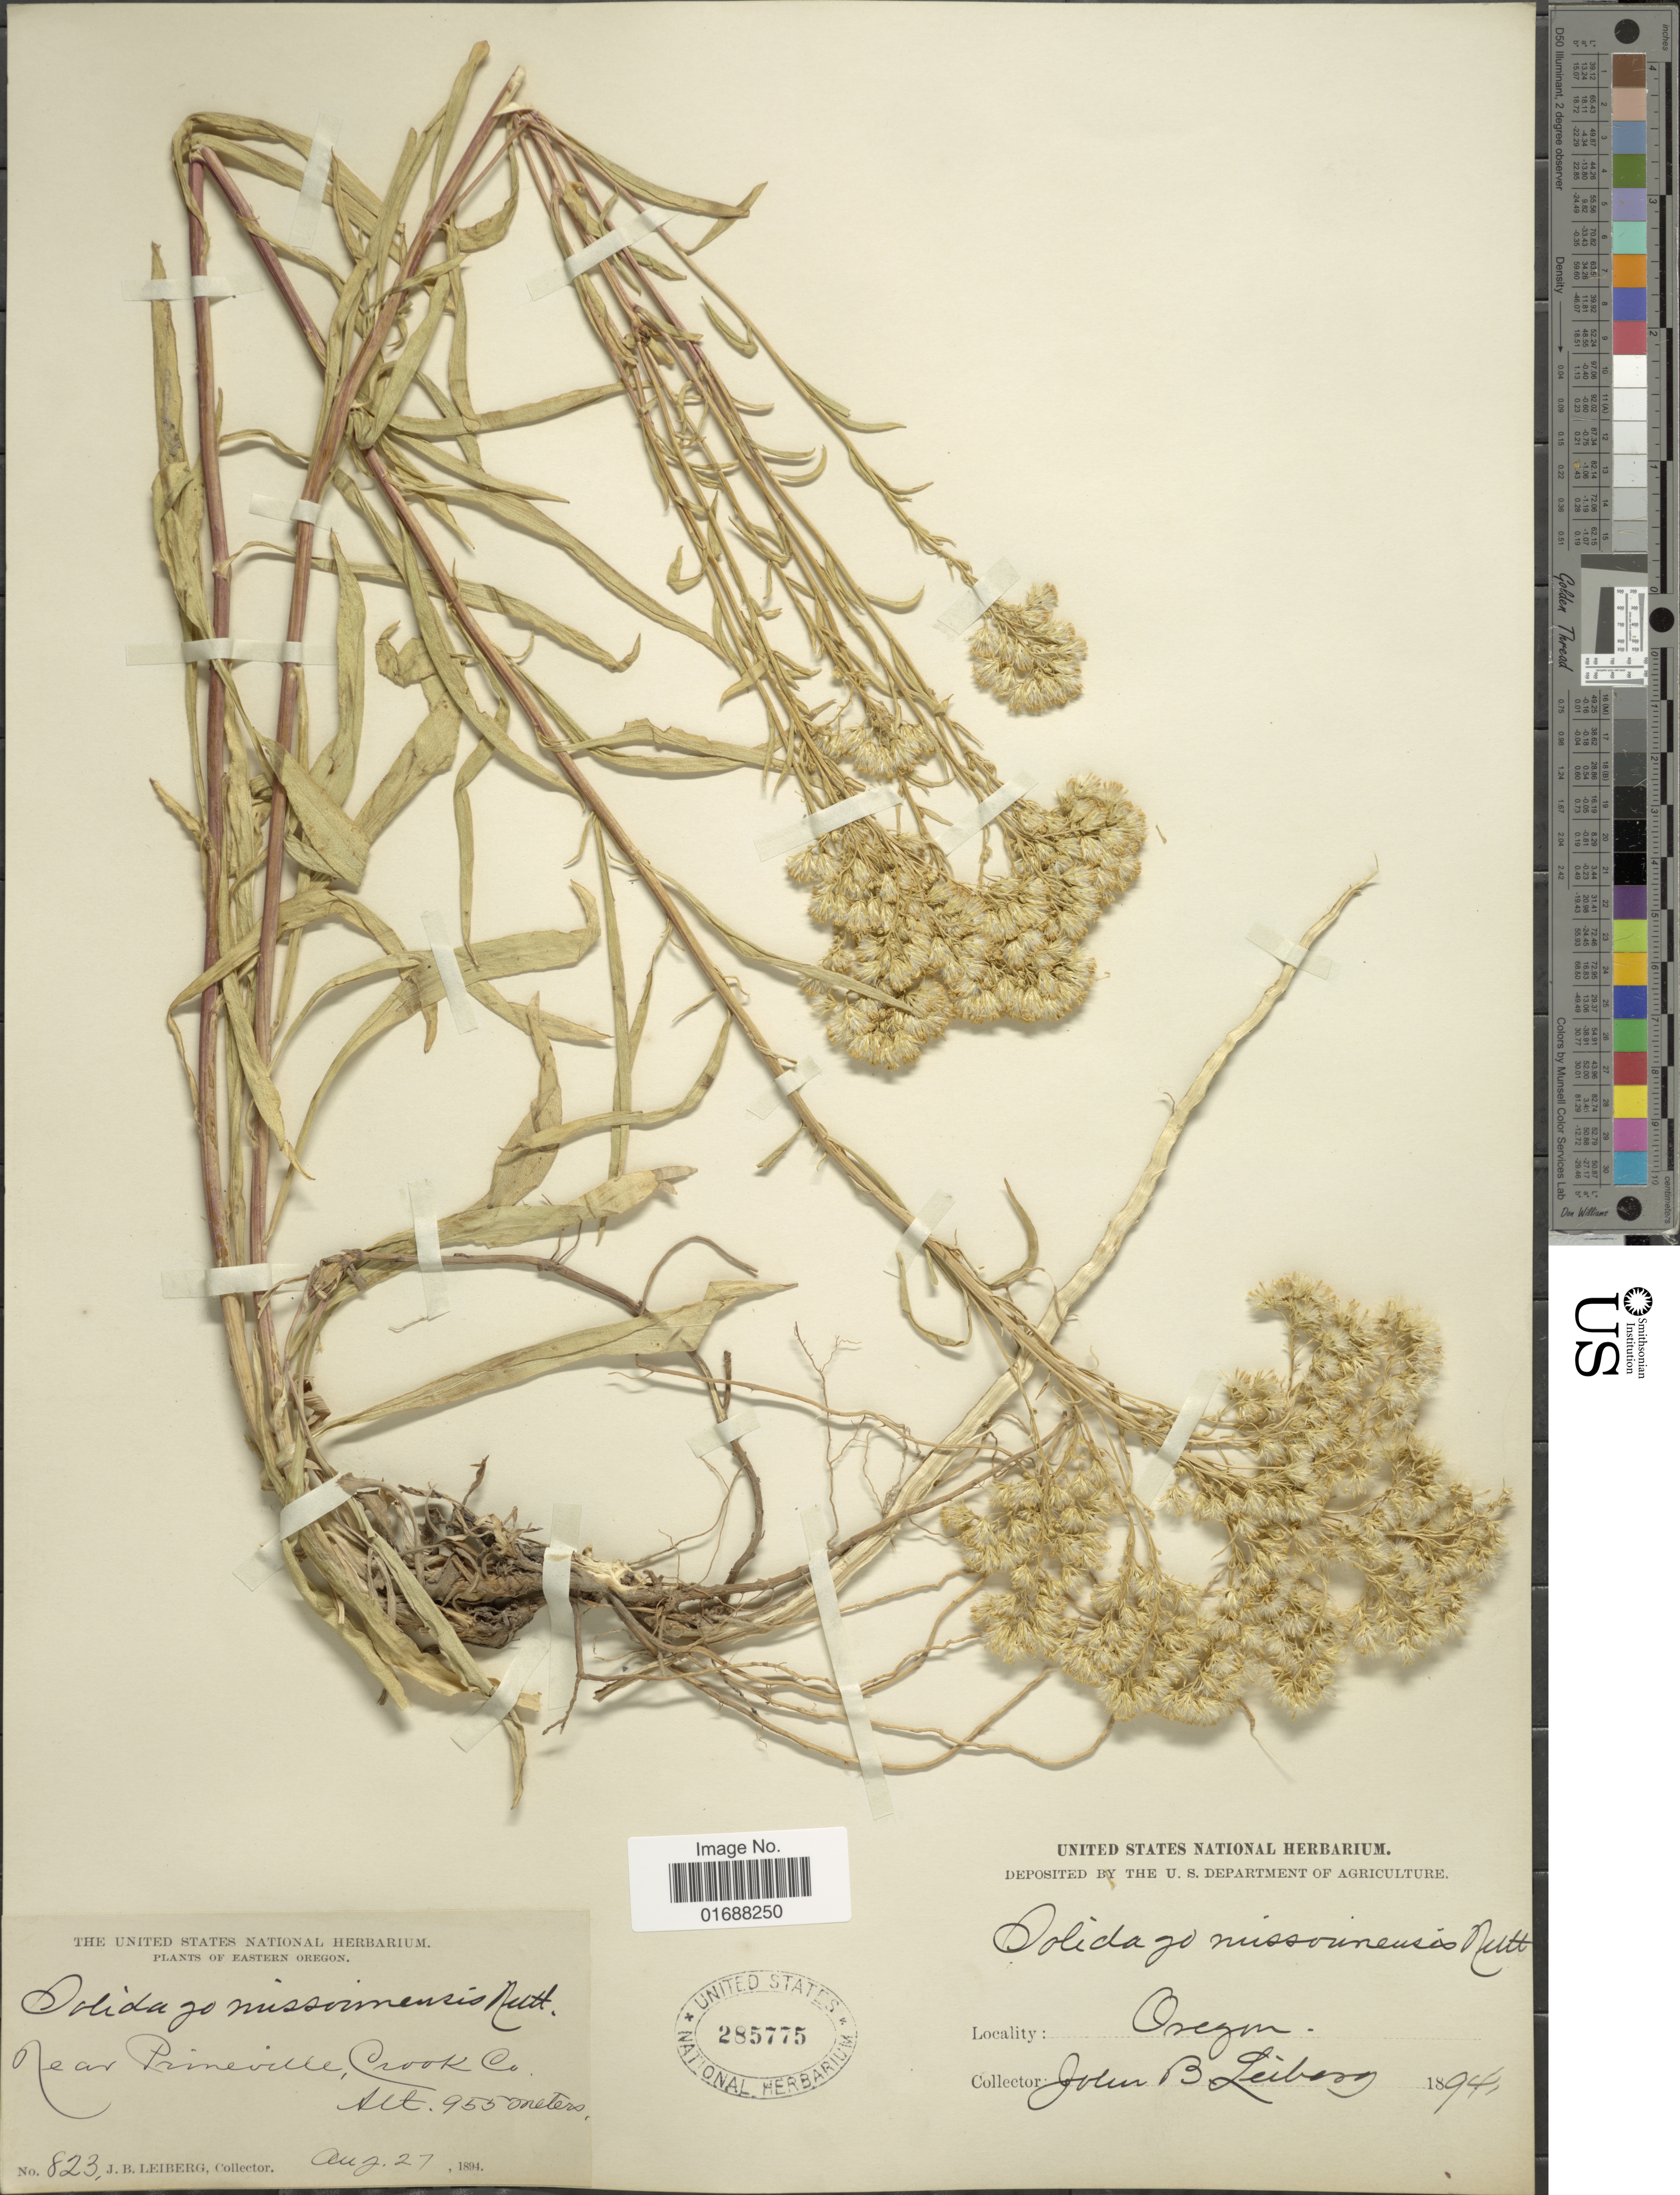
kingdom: Plantae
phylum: Tracheophyta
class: Magnoliopsida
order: Asterales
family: Asteraceae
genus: Solidago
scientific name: Solidago missouriensis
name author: Nutt.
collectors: J. B. Leiberg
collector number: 823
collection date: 1894-08-27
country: United States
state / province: Oregon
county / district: Crook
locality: Near Prineville, Crook Co.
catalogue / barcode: US 285775